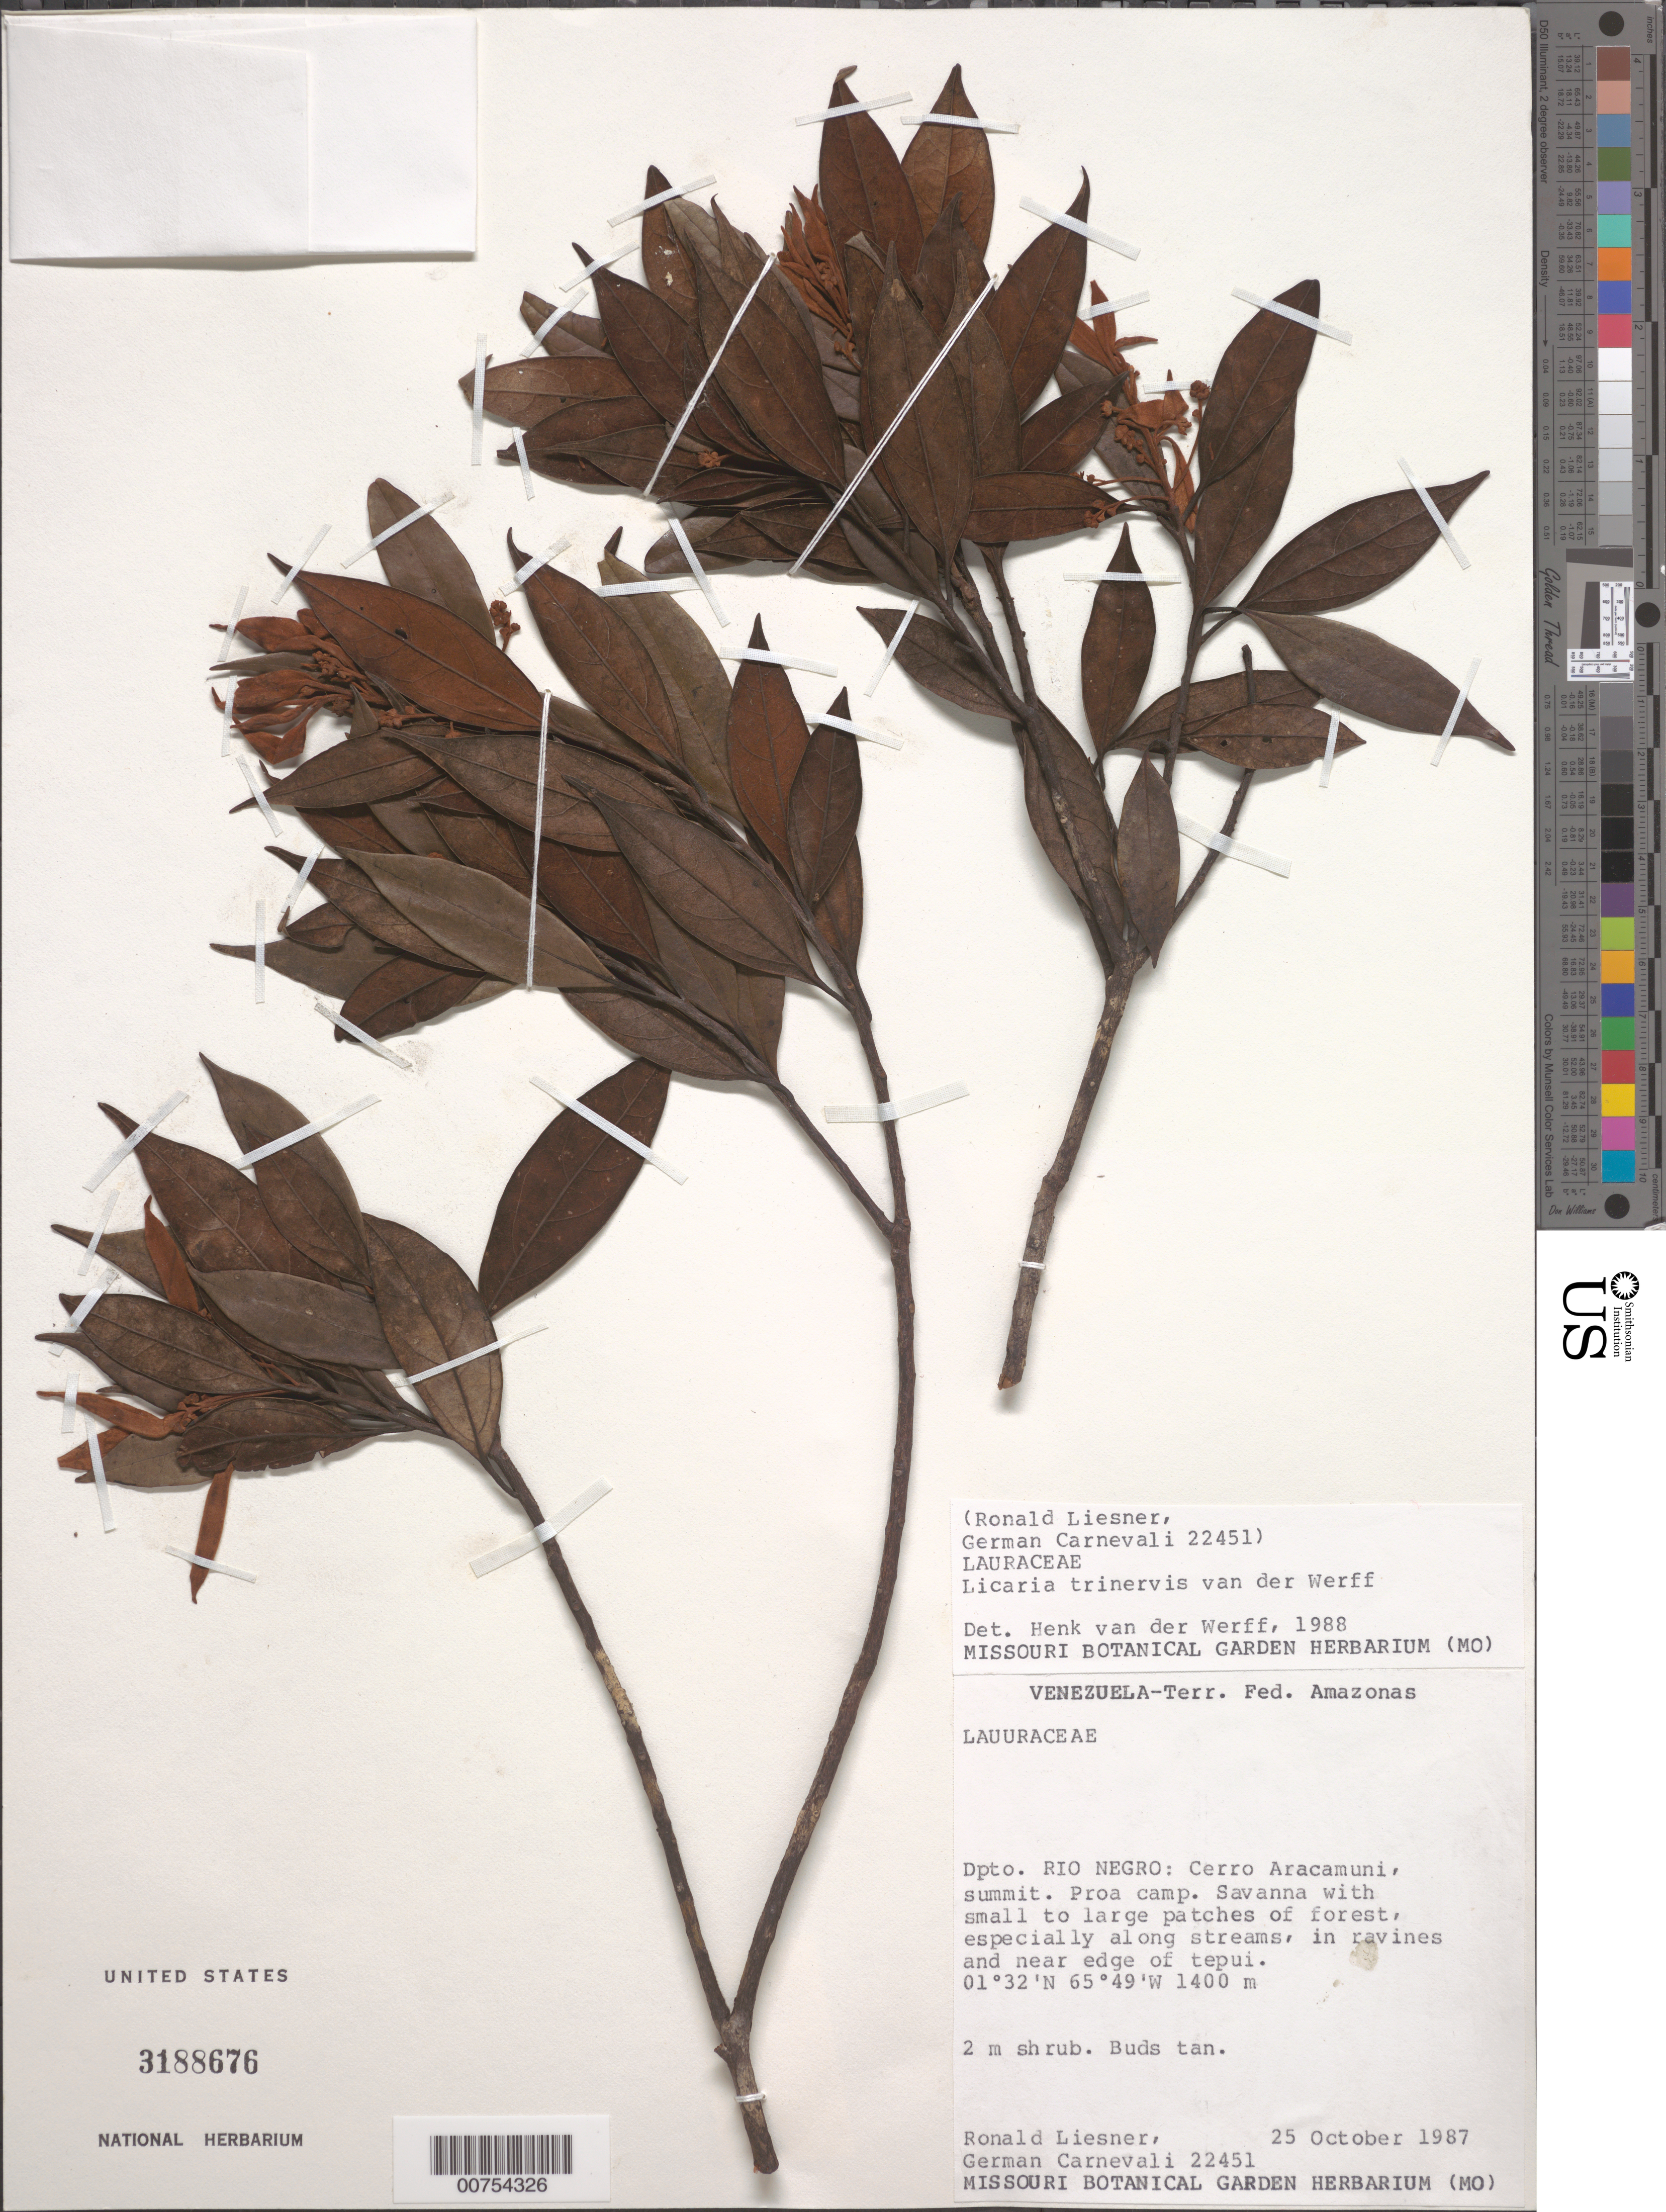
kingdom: Plantae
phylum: Tracheophyta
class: Magnoliopsida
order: Laurales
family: Lauraceae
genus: Licaria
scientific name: Licaria trinervis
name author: van der Werff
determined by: van der Werff, H., (MO), Missouri Botanical Garden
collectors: R. L. Liesner & G. Carnevali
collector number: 22451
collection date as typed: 25-Oct-87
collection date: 1987-10-25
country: Venezuela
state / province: Amazonas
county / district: Río Negro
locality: Cerro Aracamuni, summit; Proa camp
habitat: Savanna with small to large patches of forest, especially along streams, in ravines and near edge of tepui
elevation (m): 1400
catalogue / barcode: US 3188676